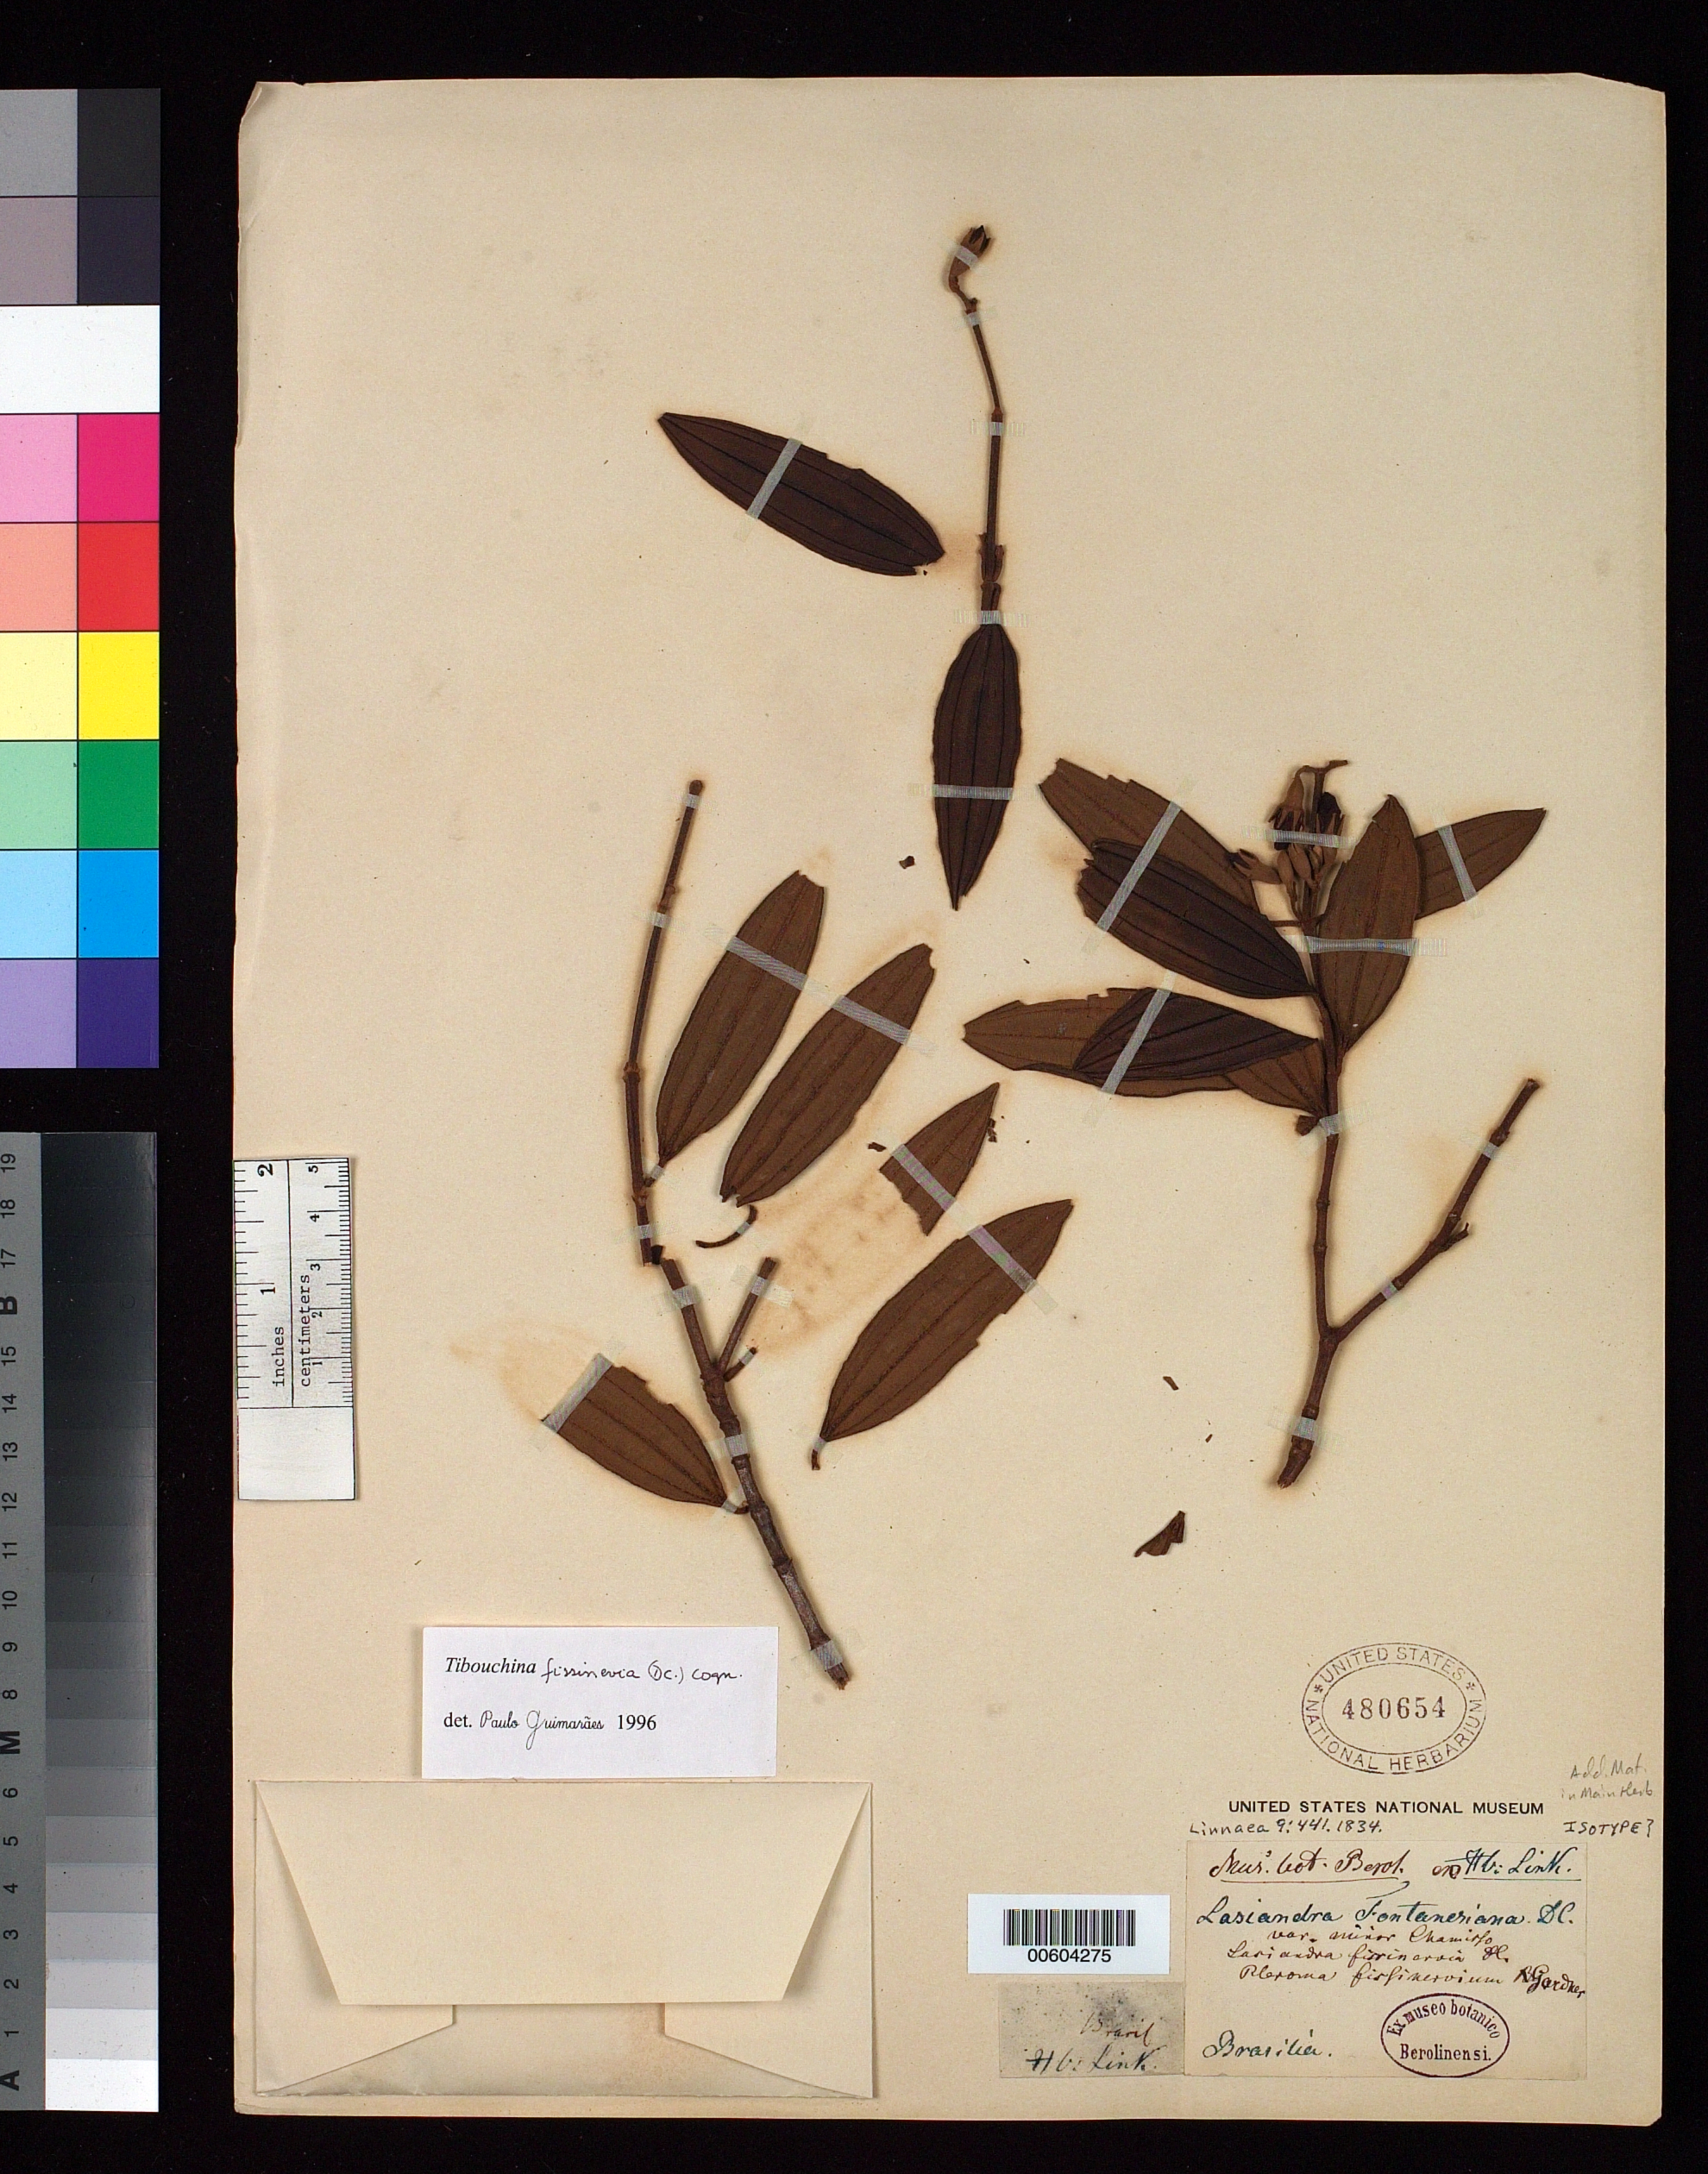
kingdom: Plantae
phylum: Tracheophyta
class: Magnoliopsida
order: Myrtales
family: Melastomataceae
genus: Lasiandra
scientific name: Lasiandra fontanesiana var. minor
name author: Cham.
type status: Possible Isotype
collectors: F. Sellow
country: Brazil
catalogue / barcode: US 480654